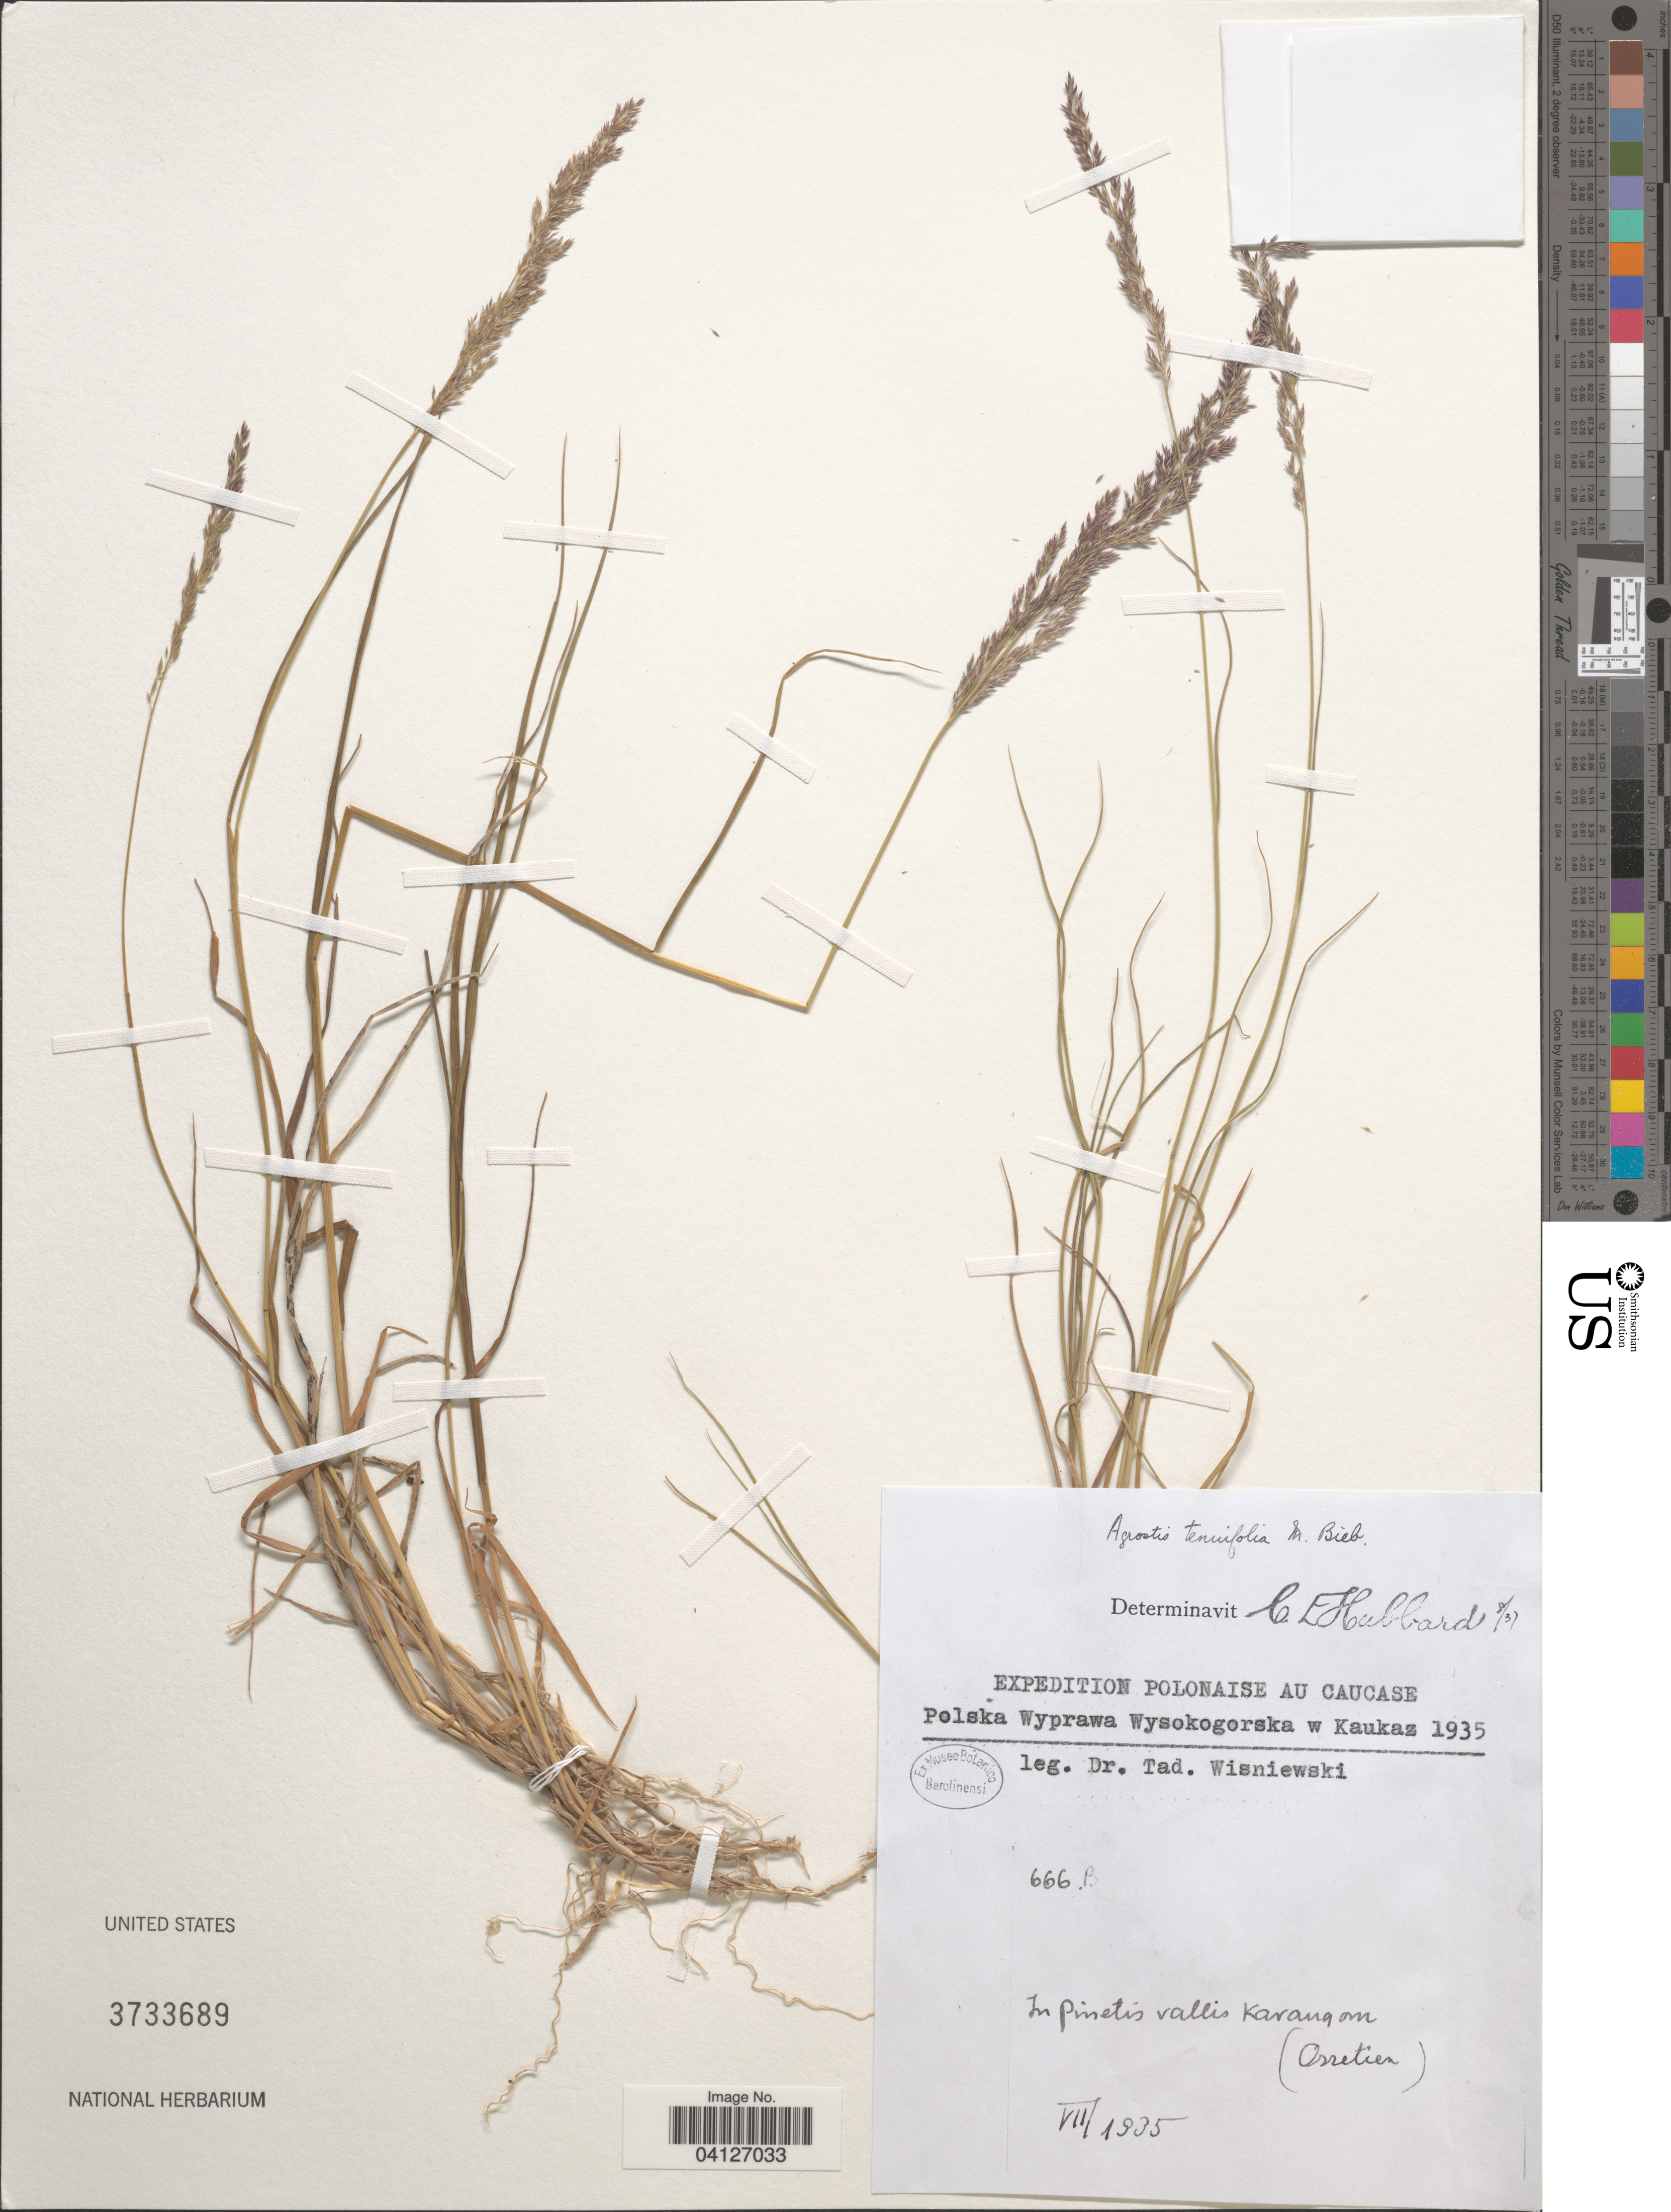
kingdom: Plantae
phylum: Tracheophyta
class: Liliopsida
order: Poales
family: Poaceae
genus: Agrostis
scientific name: Agrostis tenuifolia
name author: Curtis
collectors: T. Wisniewski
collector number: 666B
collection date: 1935-07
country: Poland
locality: Expedition Polonaise au Caucase. Polska Wyprawa Wysokogorska w Kaukaz 1935. In pinetis vallis Karangon (Ossetien).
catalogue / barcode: US 3733689